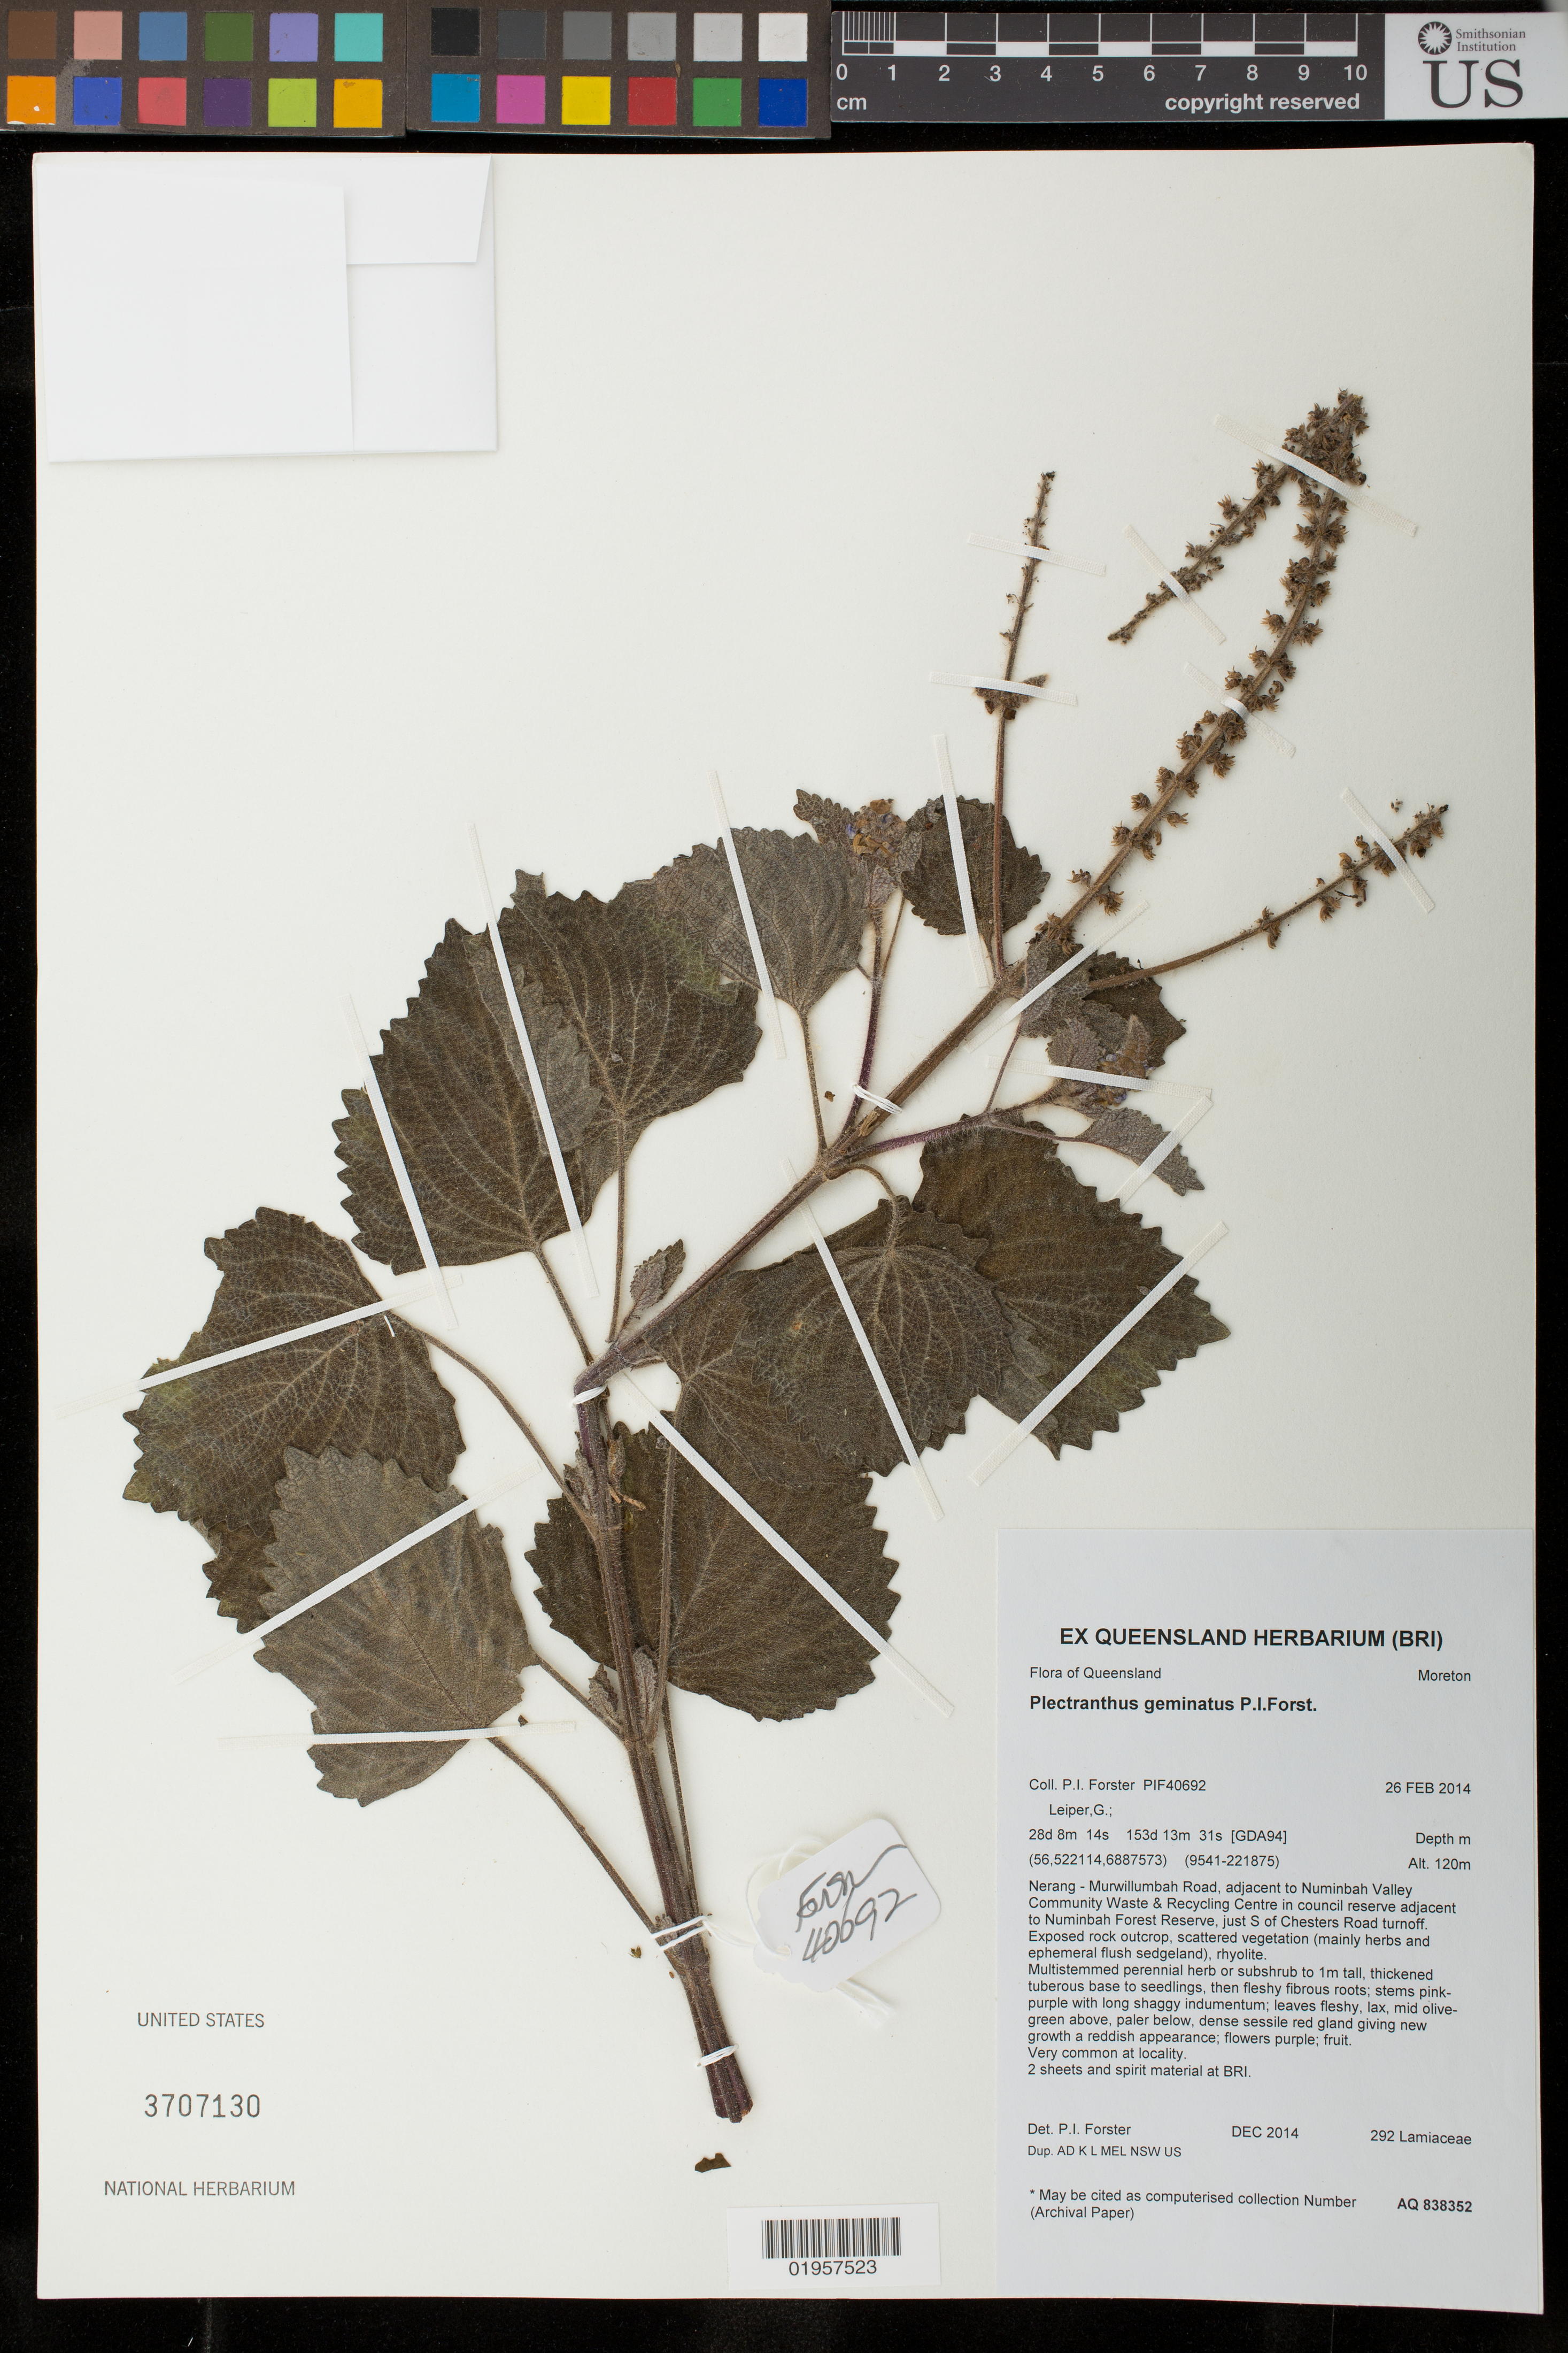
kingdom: Plantae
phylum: Tracheophyta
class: Magnoliopsida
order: Lamiales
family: Lamiaceae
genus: Plectranthus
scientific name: Plectranthus geminatus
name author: P.I. Forst.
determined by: Forster, Paul I.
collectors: P. I. Forster & G. Leiper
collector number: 40692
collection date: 2014-02-26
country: Australia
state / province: Queensland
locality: Nerang - Murwillumbah Road, adjacent to NuminbahValley. Community Waste & Recycling Centre in council reserve adjacent to Numinbah Forest Reserve, just S of Chesters Road turnoff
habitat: Exposed rock outcrop, scattered vegetation (mainly herbs and ephemeral flush sedgeland), rhyolite. Very common at locality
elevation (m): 120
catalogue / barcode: US 3707130